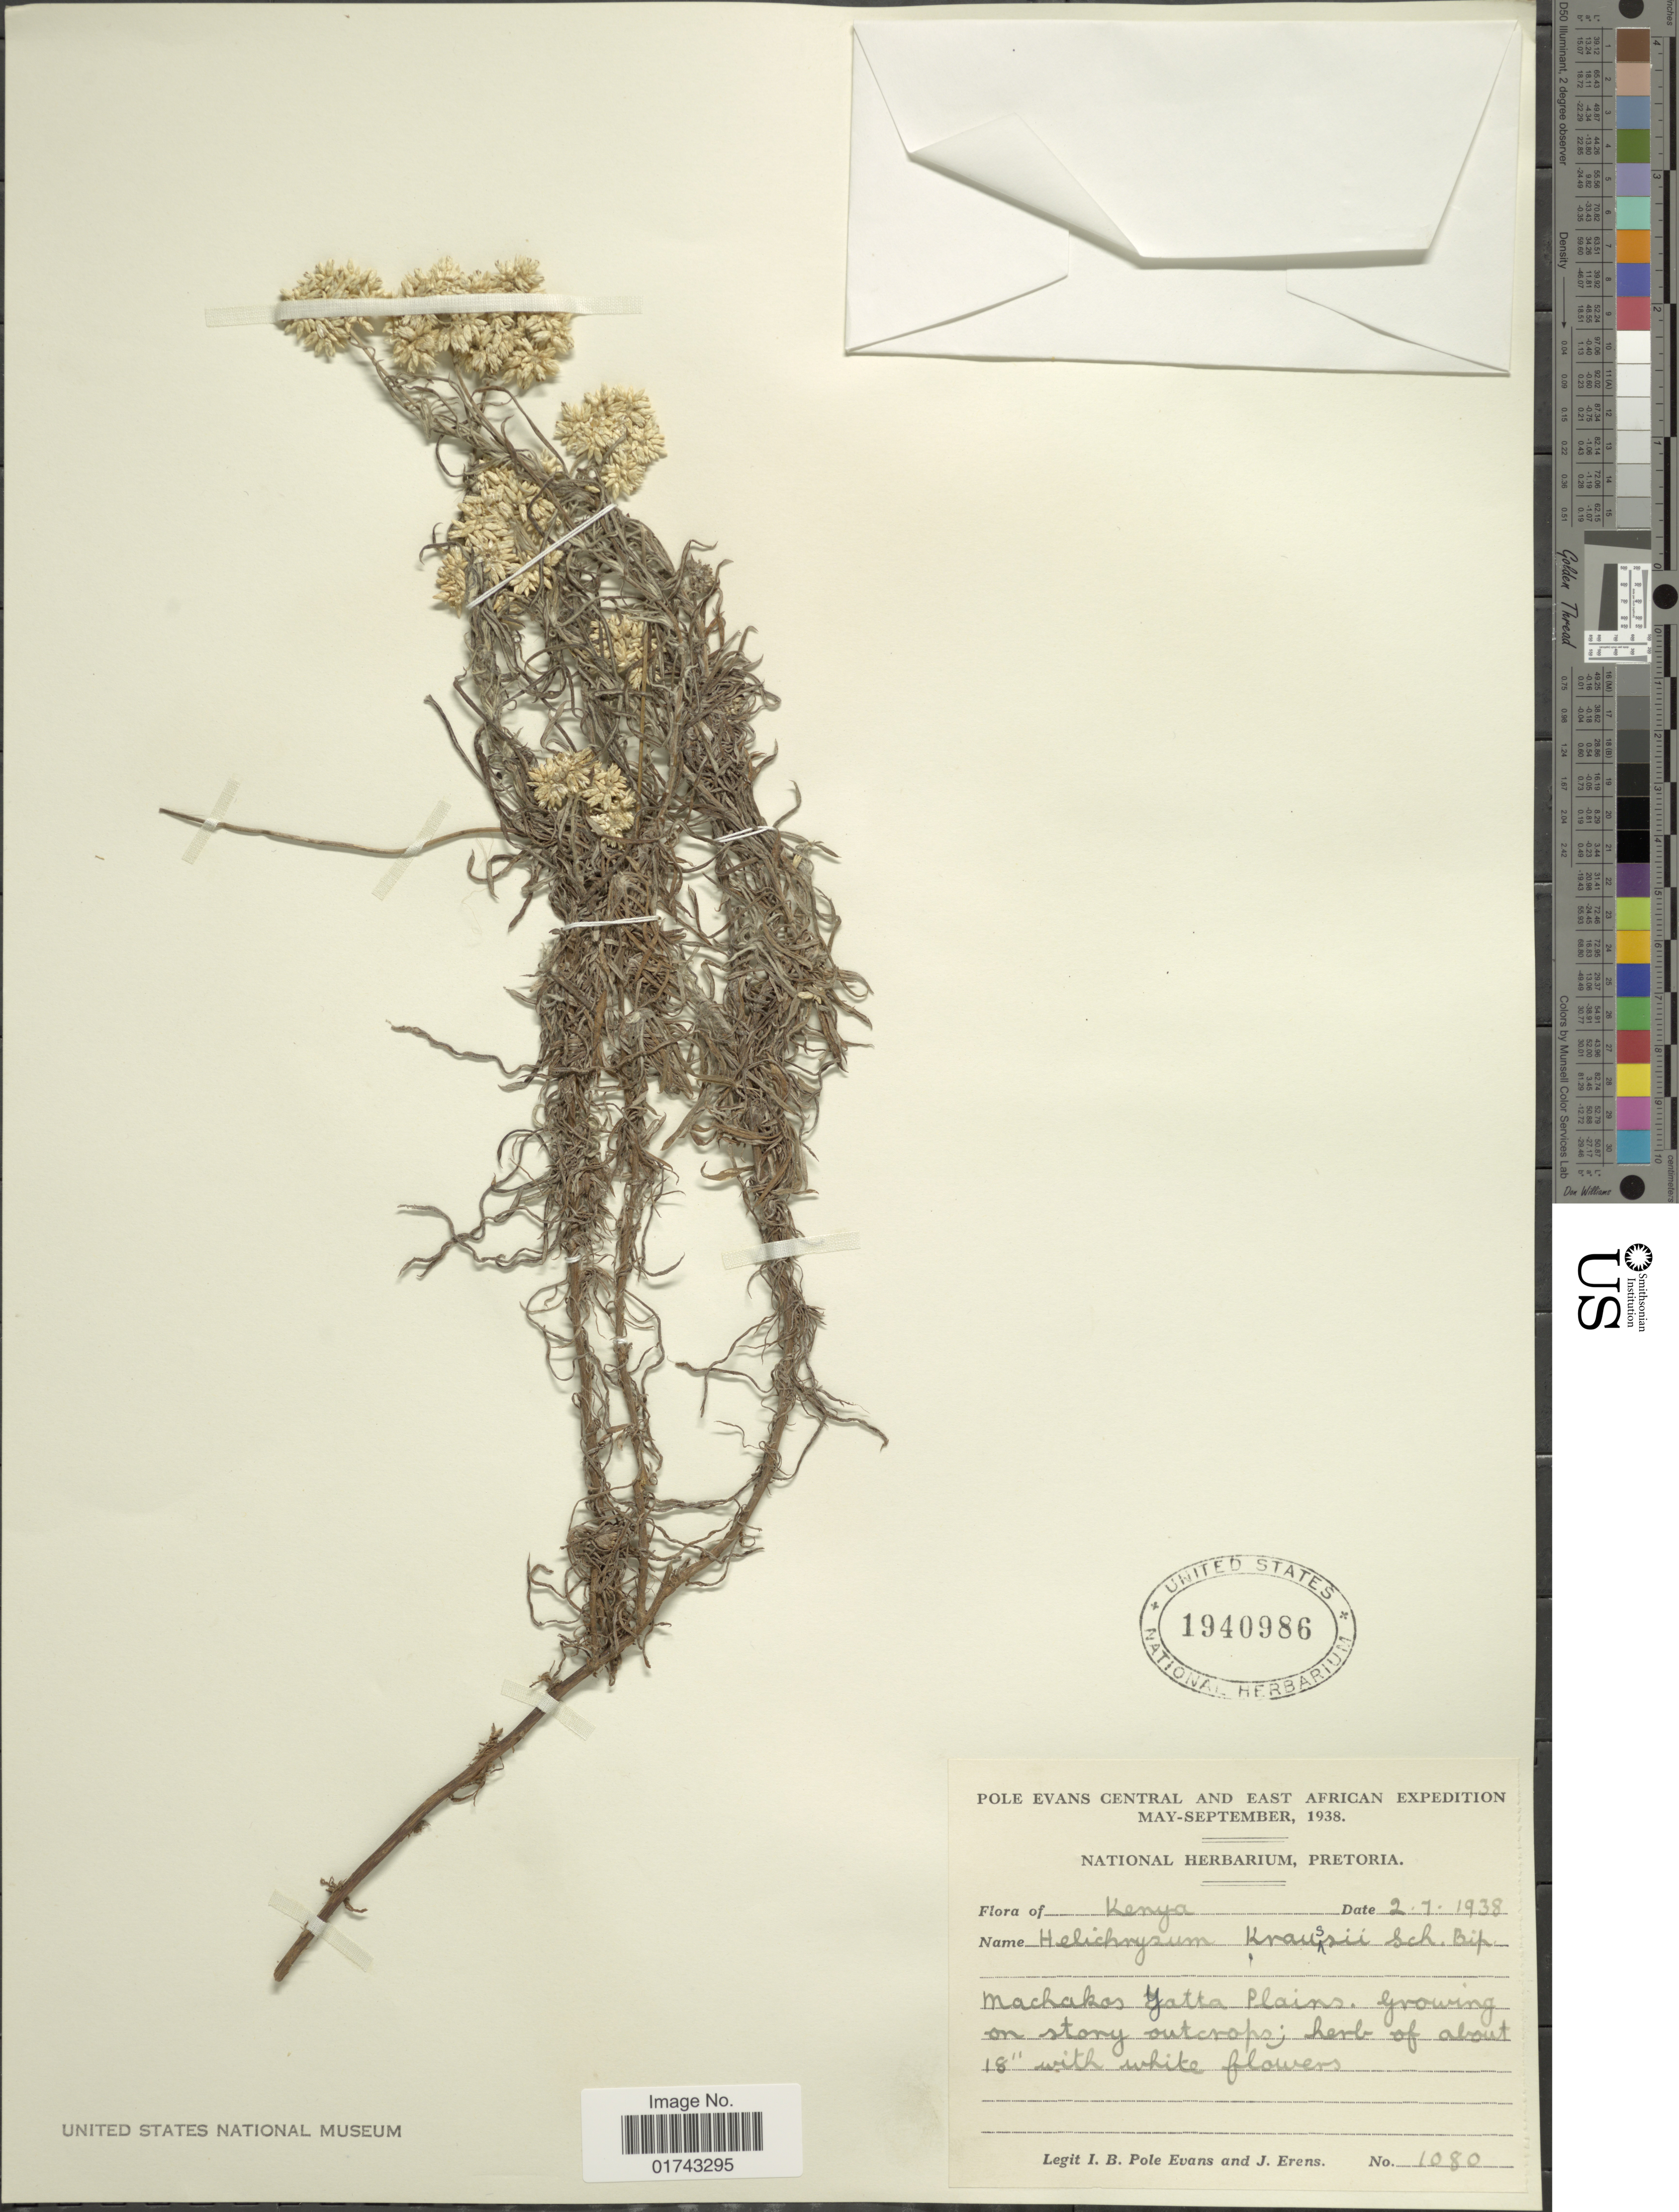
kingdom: Plantae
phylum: Tracheophyta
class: Magnoliopsida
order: Asterales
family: Asteraceae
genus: Helichrysum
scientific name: Helichrysum kraussii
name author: Sch. Bip.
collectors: I. B. Pole-Evans & J. Erens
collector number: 1080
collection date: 1938-01-21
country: Kenya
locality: East African, Kenya, Machakos Yatta Plains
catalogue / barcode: US 1940986